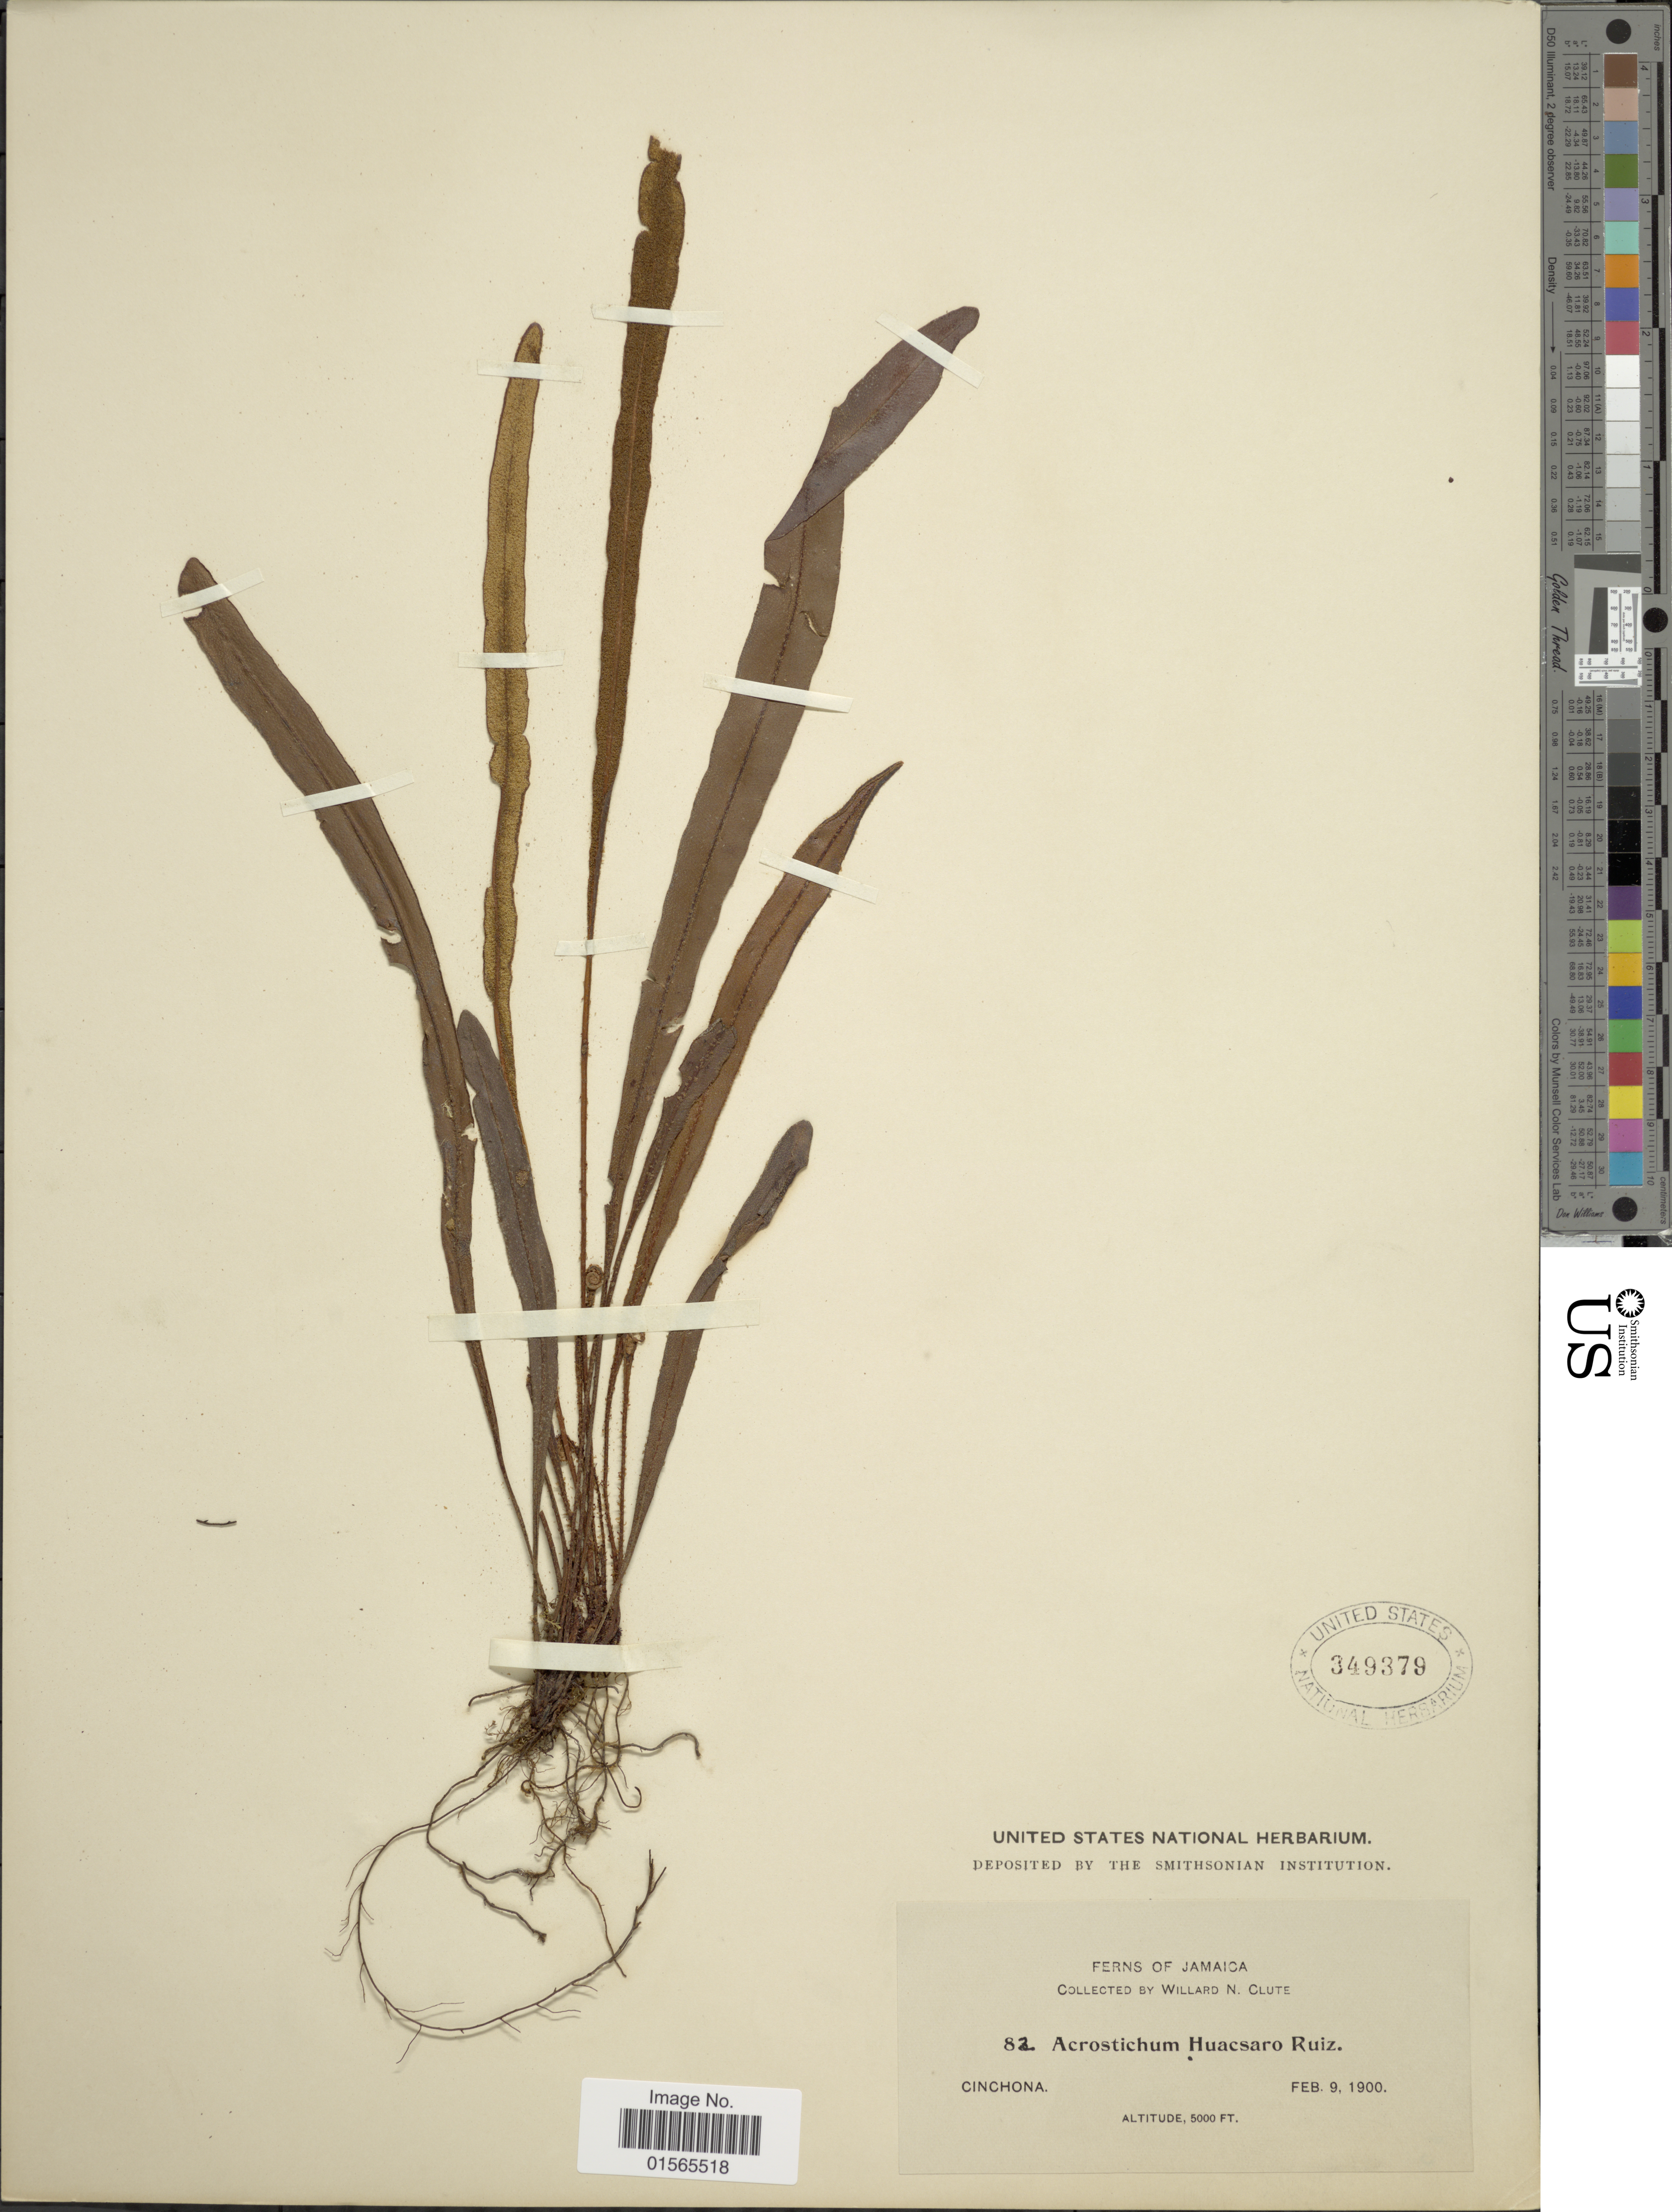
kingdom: Plantae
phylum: Tracheophyta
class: Polypodiopsida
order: Polypodiales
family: Dryopteridaceae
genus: Elaphoglossum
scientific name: Elaphoglossum huacsaro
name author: (Ruiz) Christ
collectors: W. N. Clute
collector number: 82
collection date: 1900-02-09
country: Jamaica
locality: Cinchona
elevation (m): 1524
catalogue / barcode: US 349379